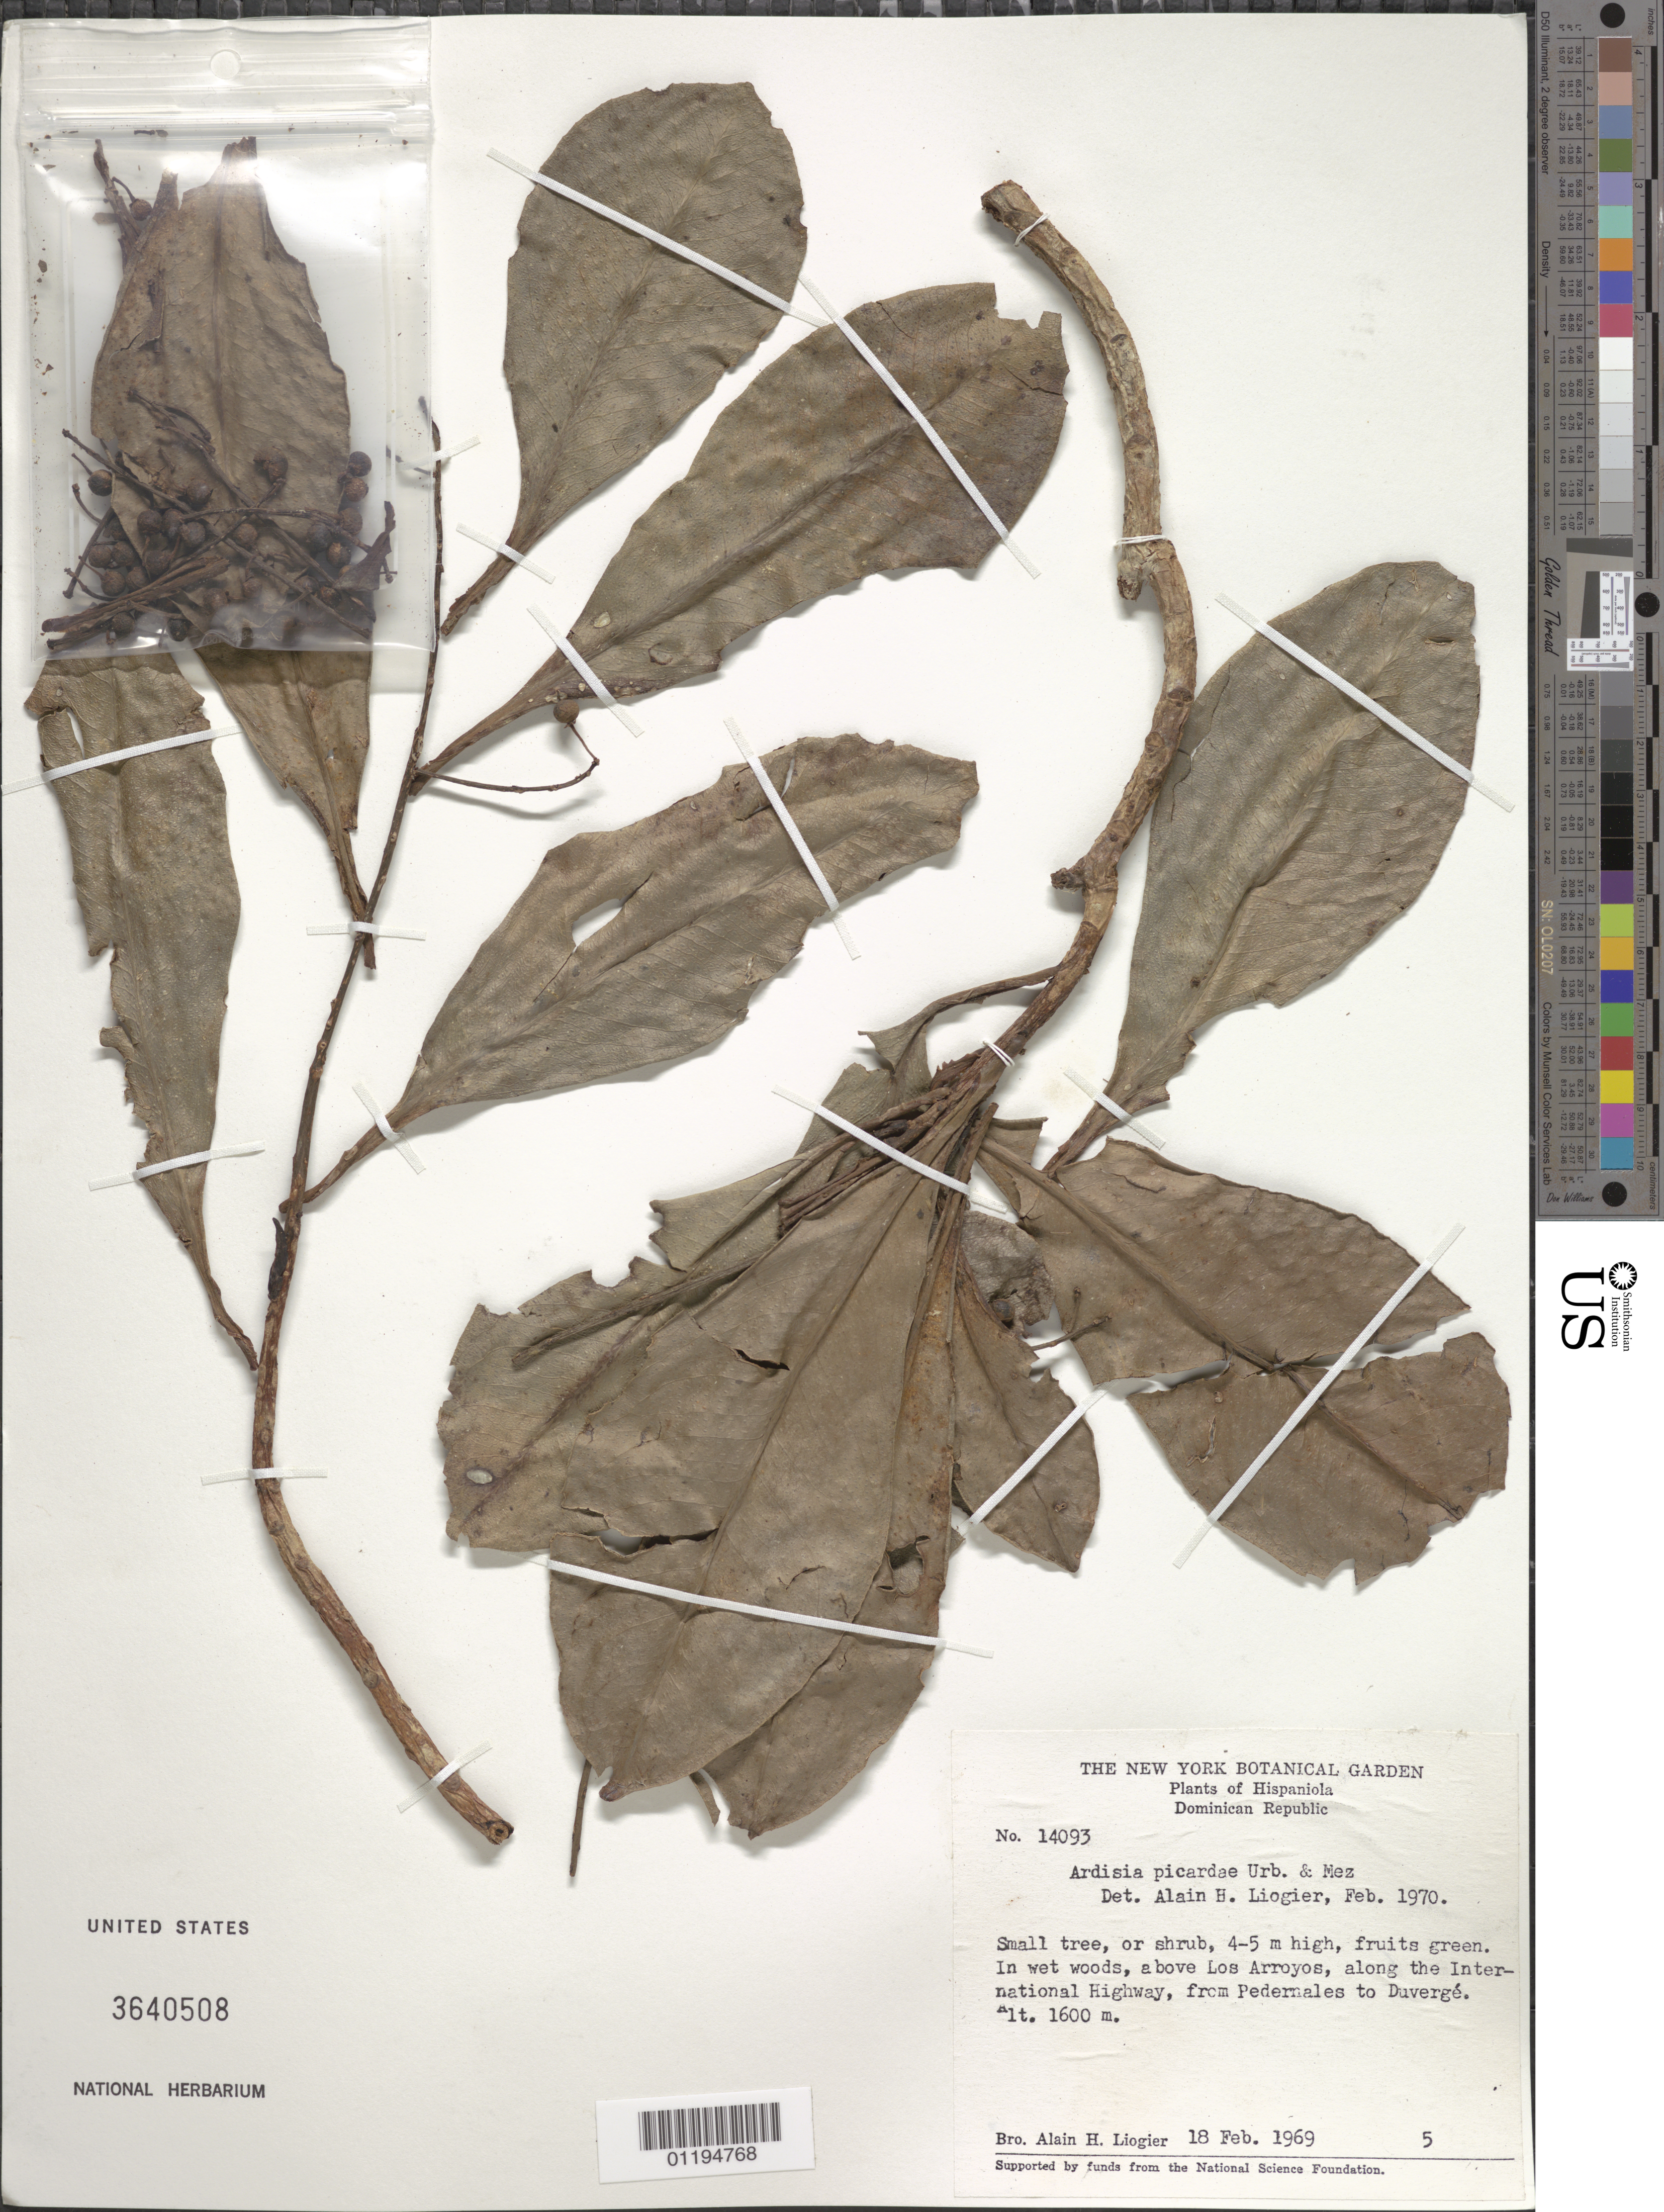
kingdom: Plantae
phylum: Tracheophyta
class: Magnoliopsida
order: Ericales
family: Primulaceae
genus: Ardisia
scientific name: Ardisia picardae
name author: Urb.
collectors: A. H. Liogier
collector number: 14093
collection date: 1969-02-18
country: Dominican Republic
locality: above Los Arroyos, along the International Highway from Pedernales to Duverge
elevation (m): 1600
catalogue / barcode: US 3640508